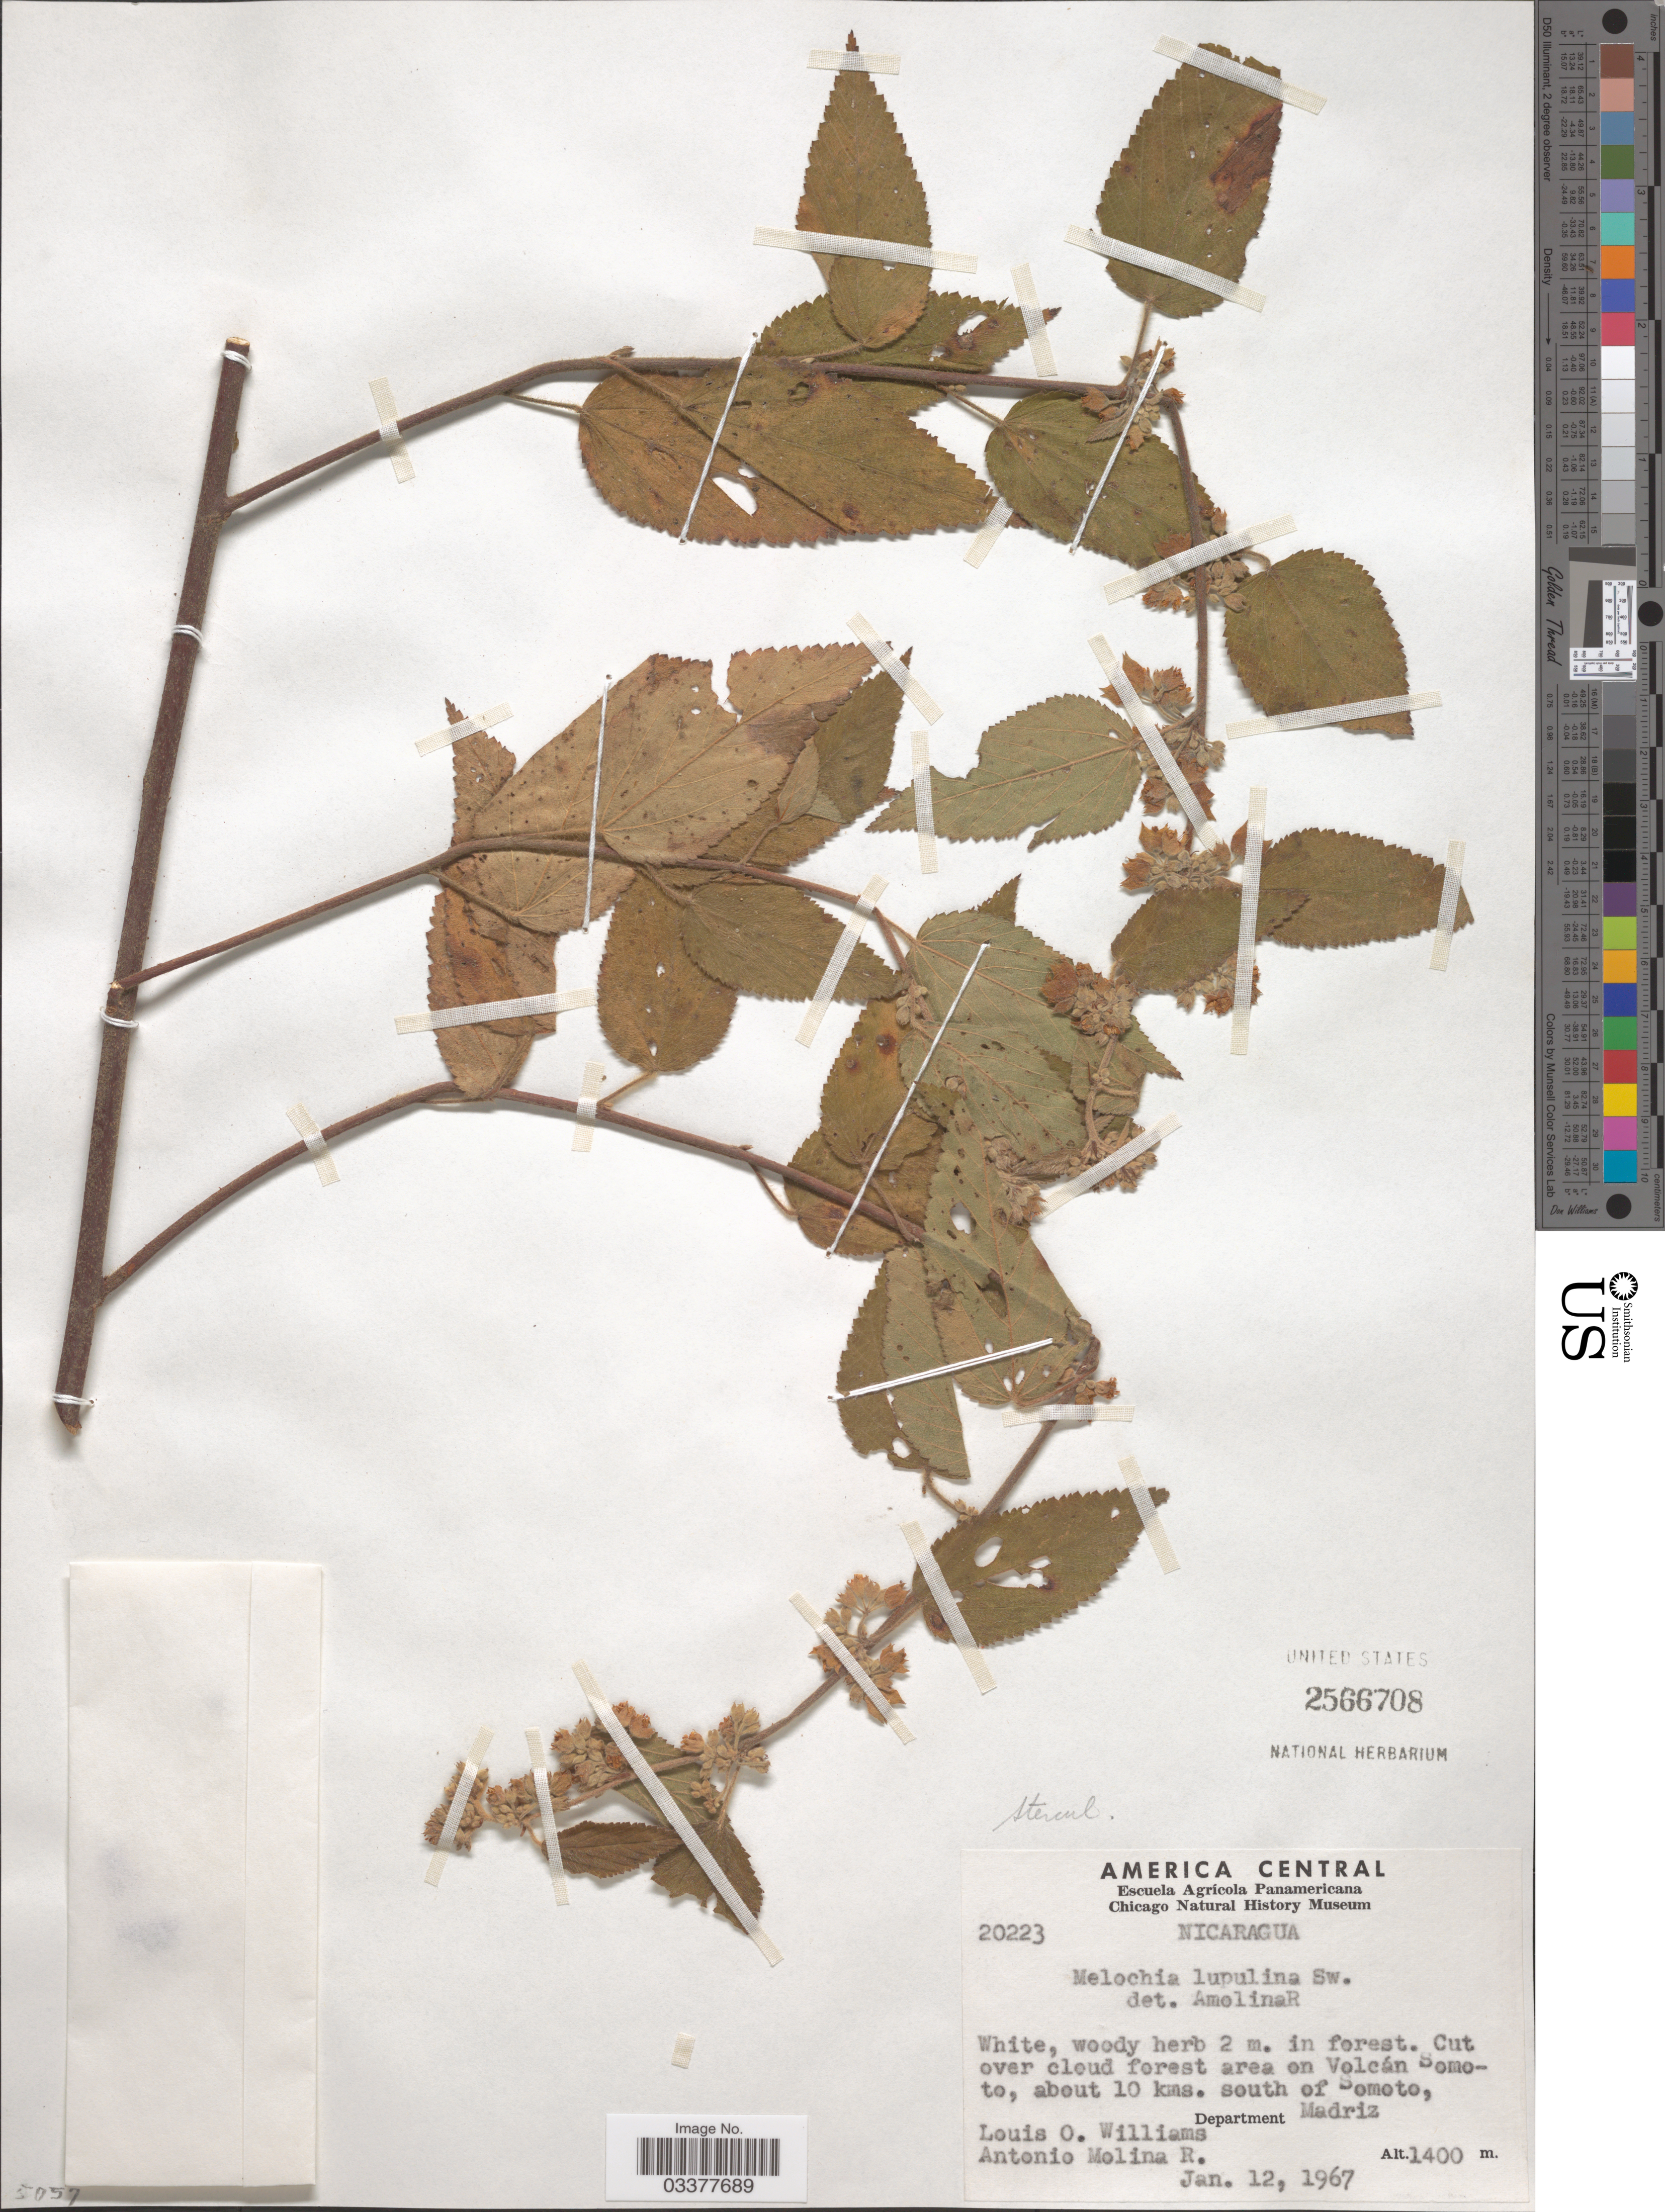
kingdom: Plantae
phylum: Tracheophyta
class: Magnoliopsida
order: Malvales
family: Malvaceae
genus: Melochia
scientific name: Melochia lupulina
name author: Sw.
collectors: L. O. Williams & A. Molina R.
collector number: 20223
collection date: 1967-01-12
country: Nicaragua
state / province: Madriz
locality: Area on Volcán Somoto, about 10 kms. south of Somoto, Department Madriz.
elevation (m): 1400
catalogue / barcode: US 2566708